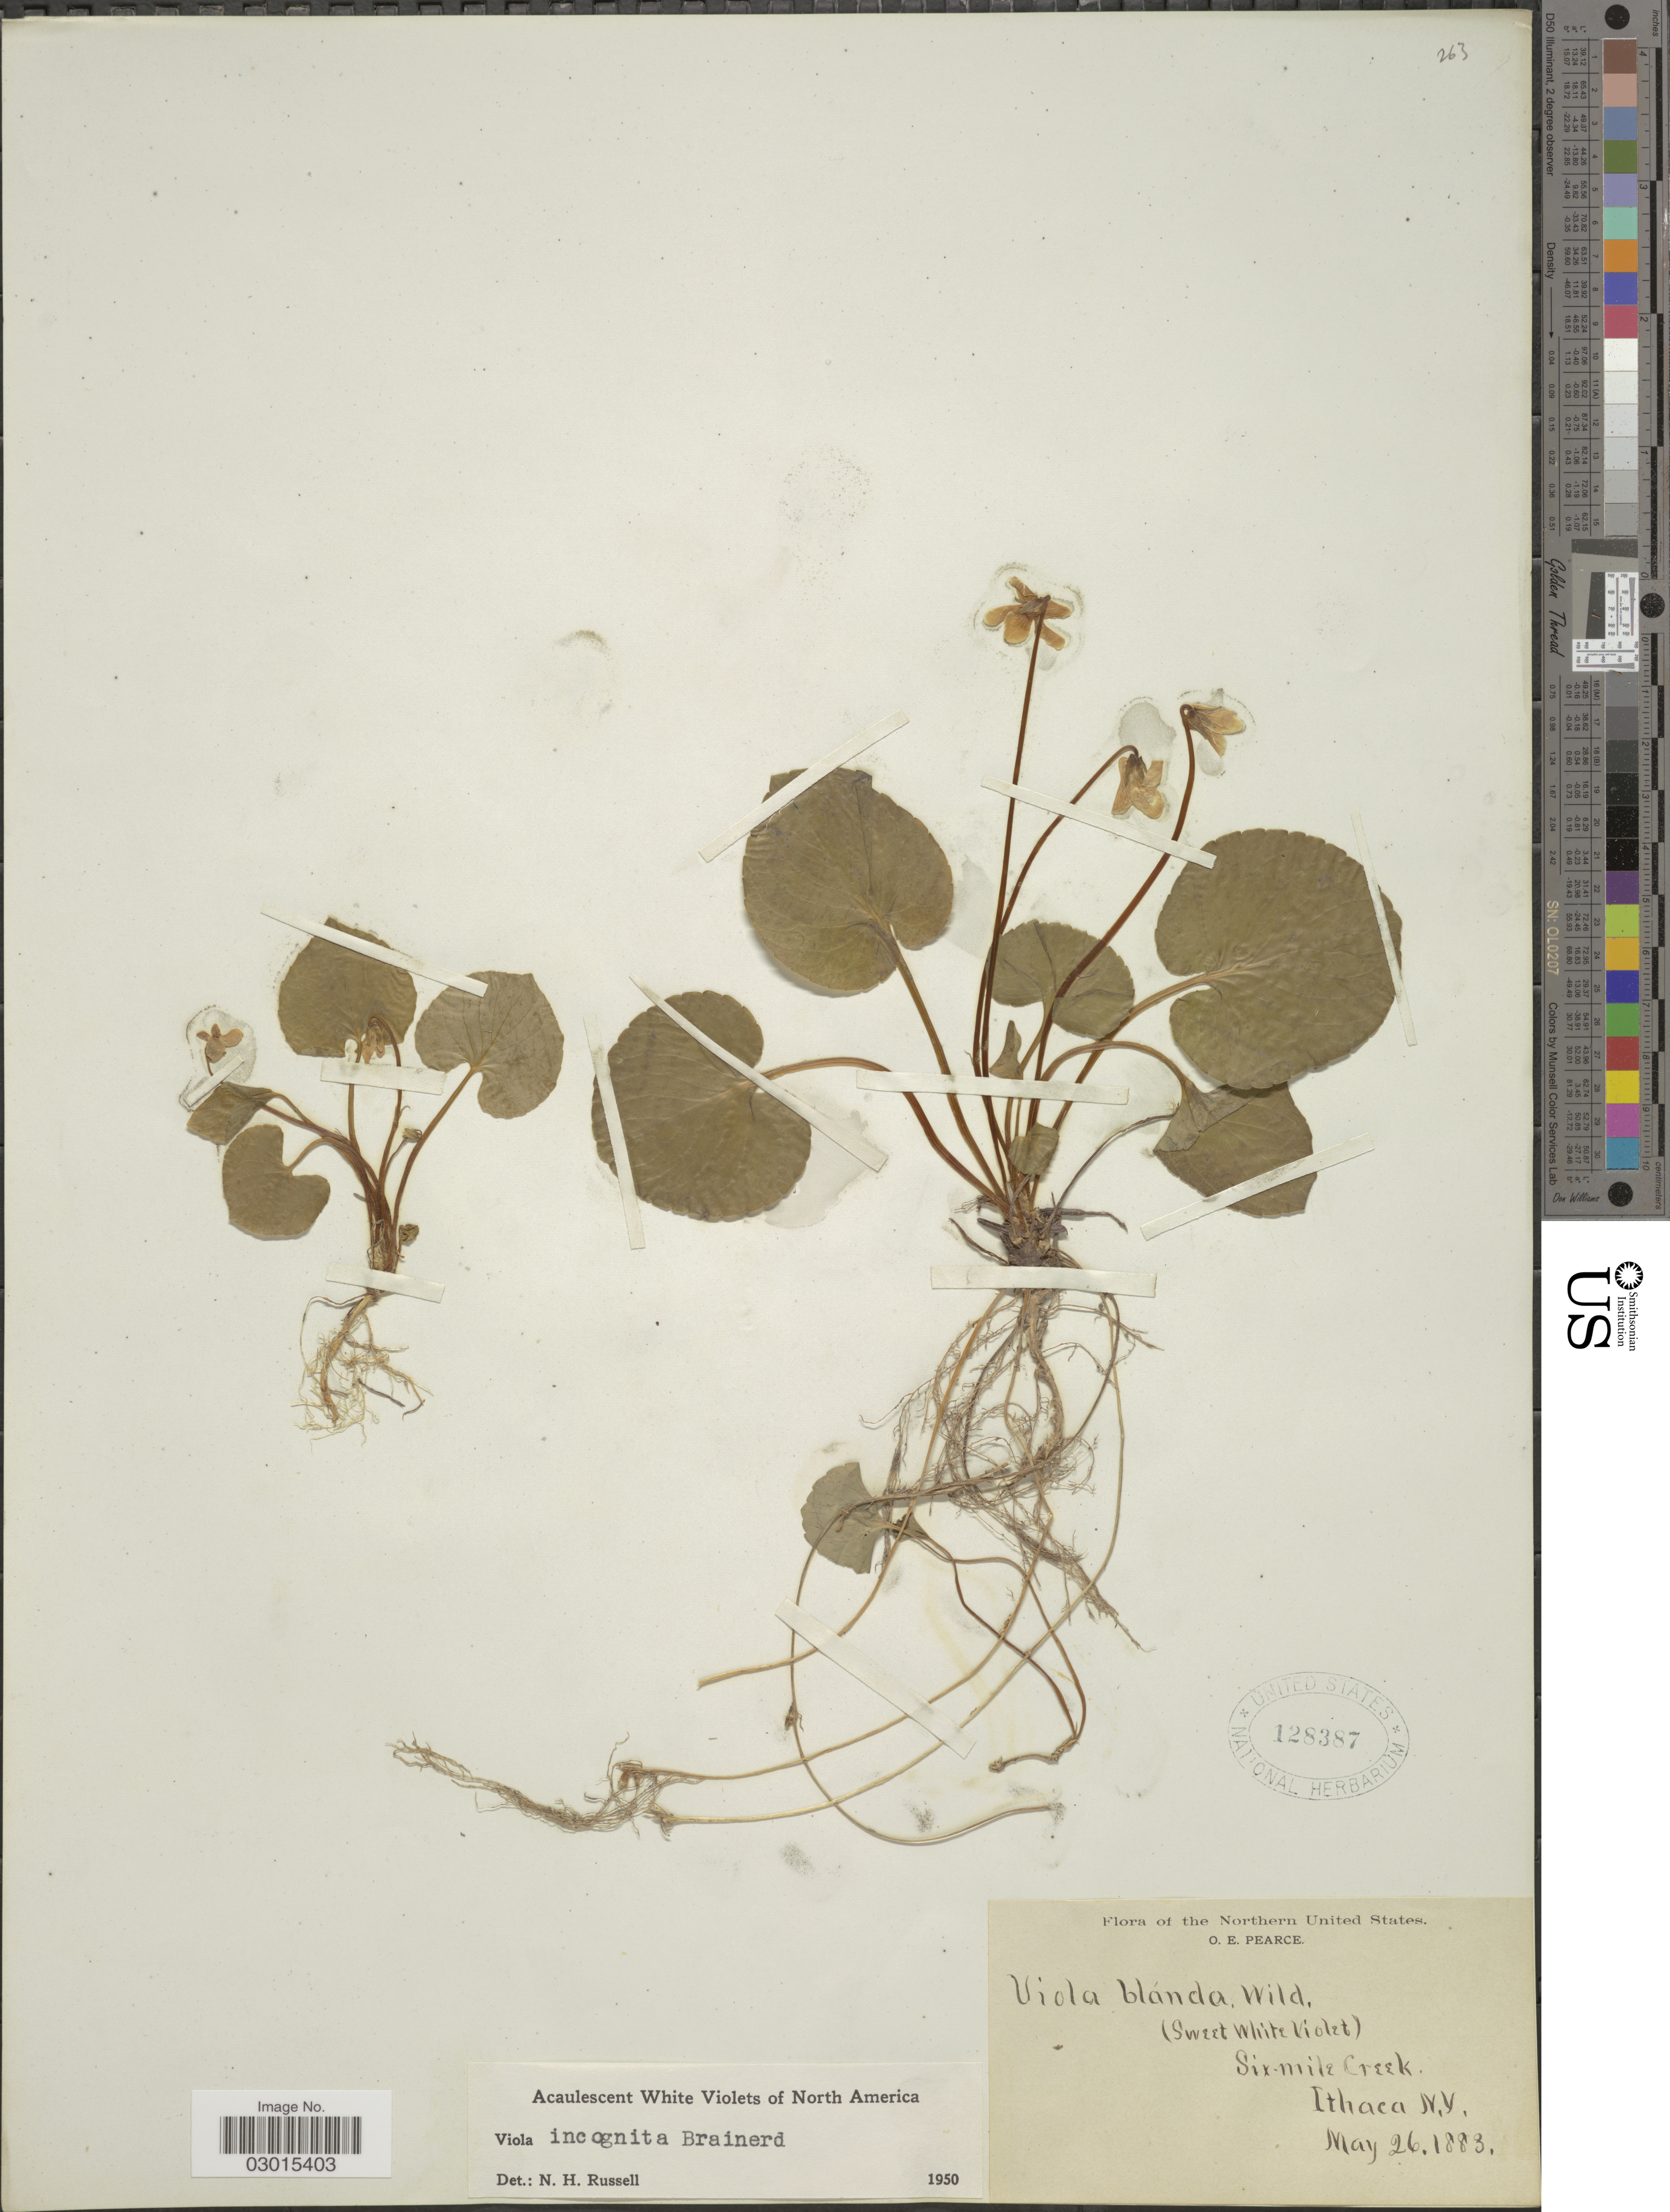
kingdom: Plantae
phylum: Tracheophyta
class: Magnoliopsida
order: Malpighiales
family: Violaceae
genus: Viola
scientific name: Viola incognita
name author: Brainerd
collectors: O. E. Pearce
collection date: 1883-05-26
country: United States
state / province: New York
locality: Northern United States. Six-mile Creek. Ithaca, N.Y.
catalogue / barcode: US 128387